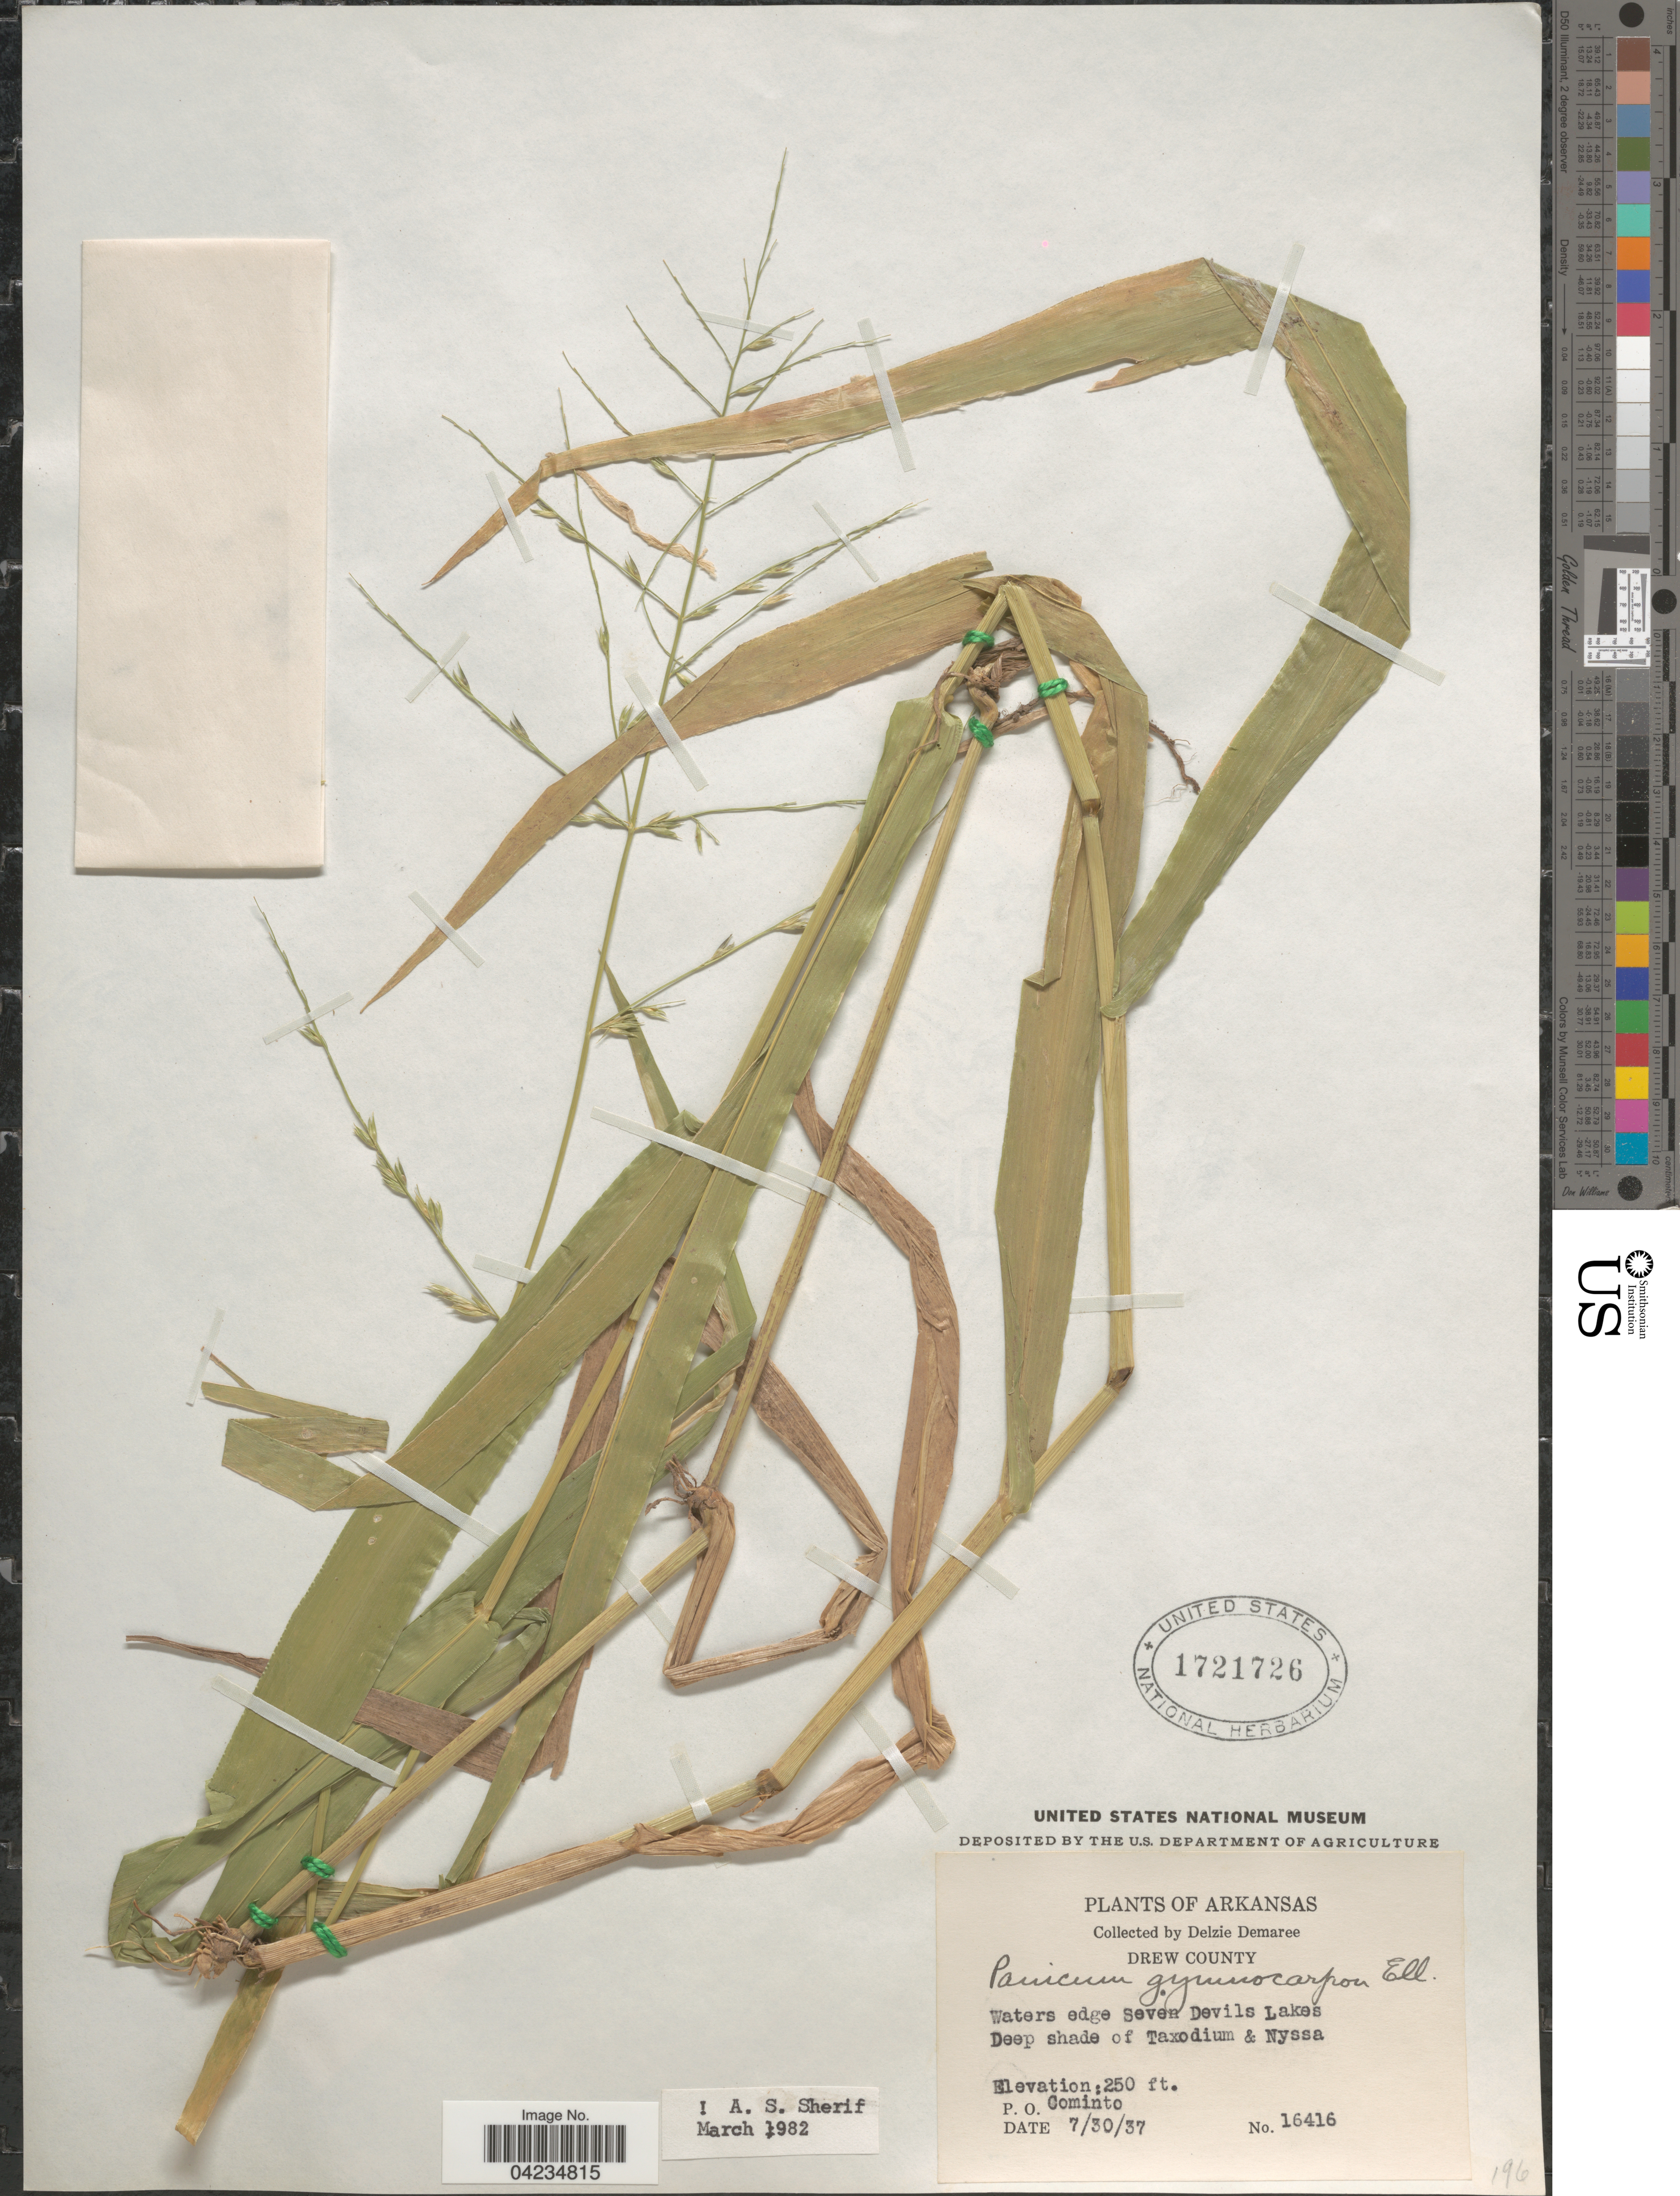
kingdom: Plantae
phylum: Tracheophyta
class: Liliopsida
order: Poales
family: Poaceae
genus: Phanopyrum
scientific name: Phanopyrum gymnocarpon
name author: (Elliott) Nash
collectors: D. Demaree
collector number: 16416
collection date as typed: Transcribed d/m/y: 30/7/37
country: United States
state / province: Arkansas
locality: Drew County. Waters edge Seven Devils Lakes. Deep shade of Taxodium & Nyssa. P.O. Cominto.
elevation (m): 76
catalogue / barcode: US 1721726